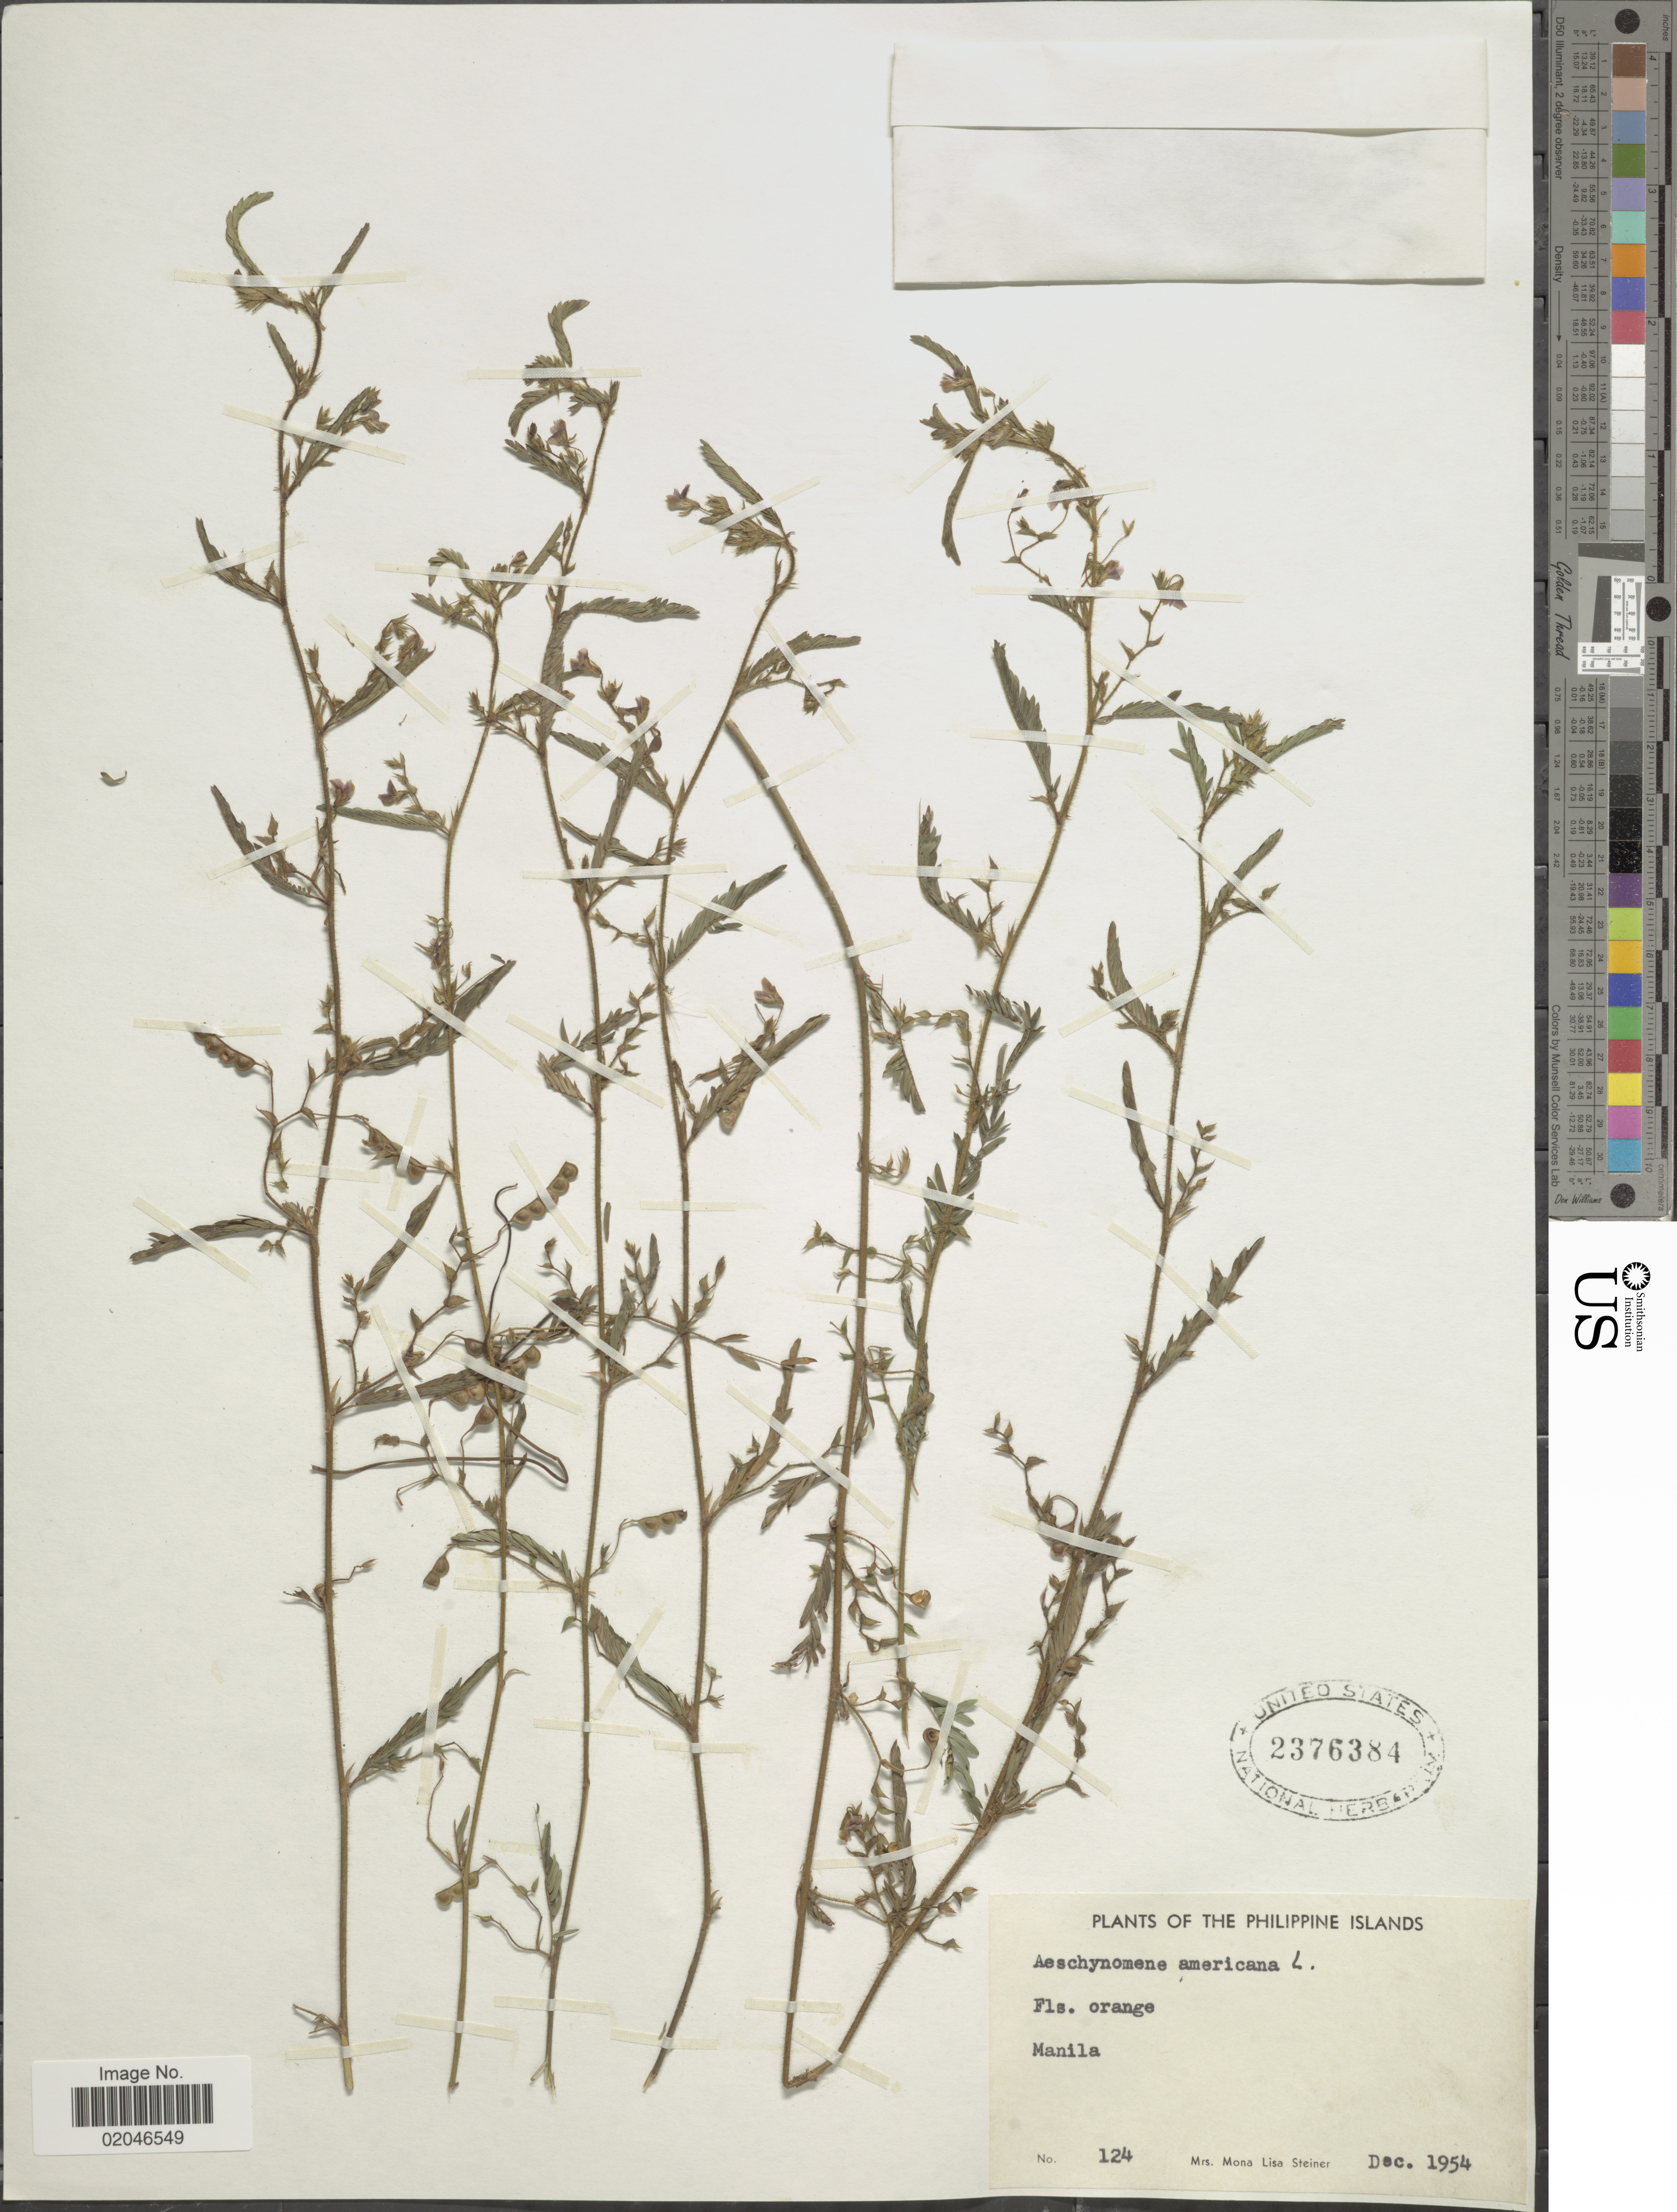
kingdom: Plantae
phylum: Tracheophyta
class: Magnoliopsida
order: Fabales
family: Fabaceae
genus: Aeschynomene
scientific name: Aeschynomene americana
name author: L.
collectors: M. Steiner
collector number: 124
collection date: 1954-12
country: Philippines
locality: The Philippine Islands, Manila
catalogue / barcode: US 2376384